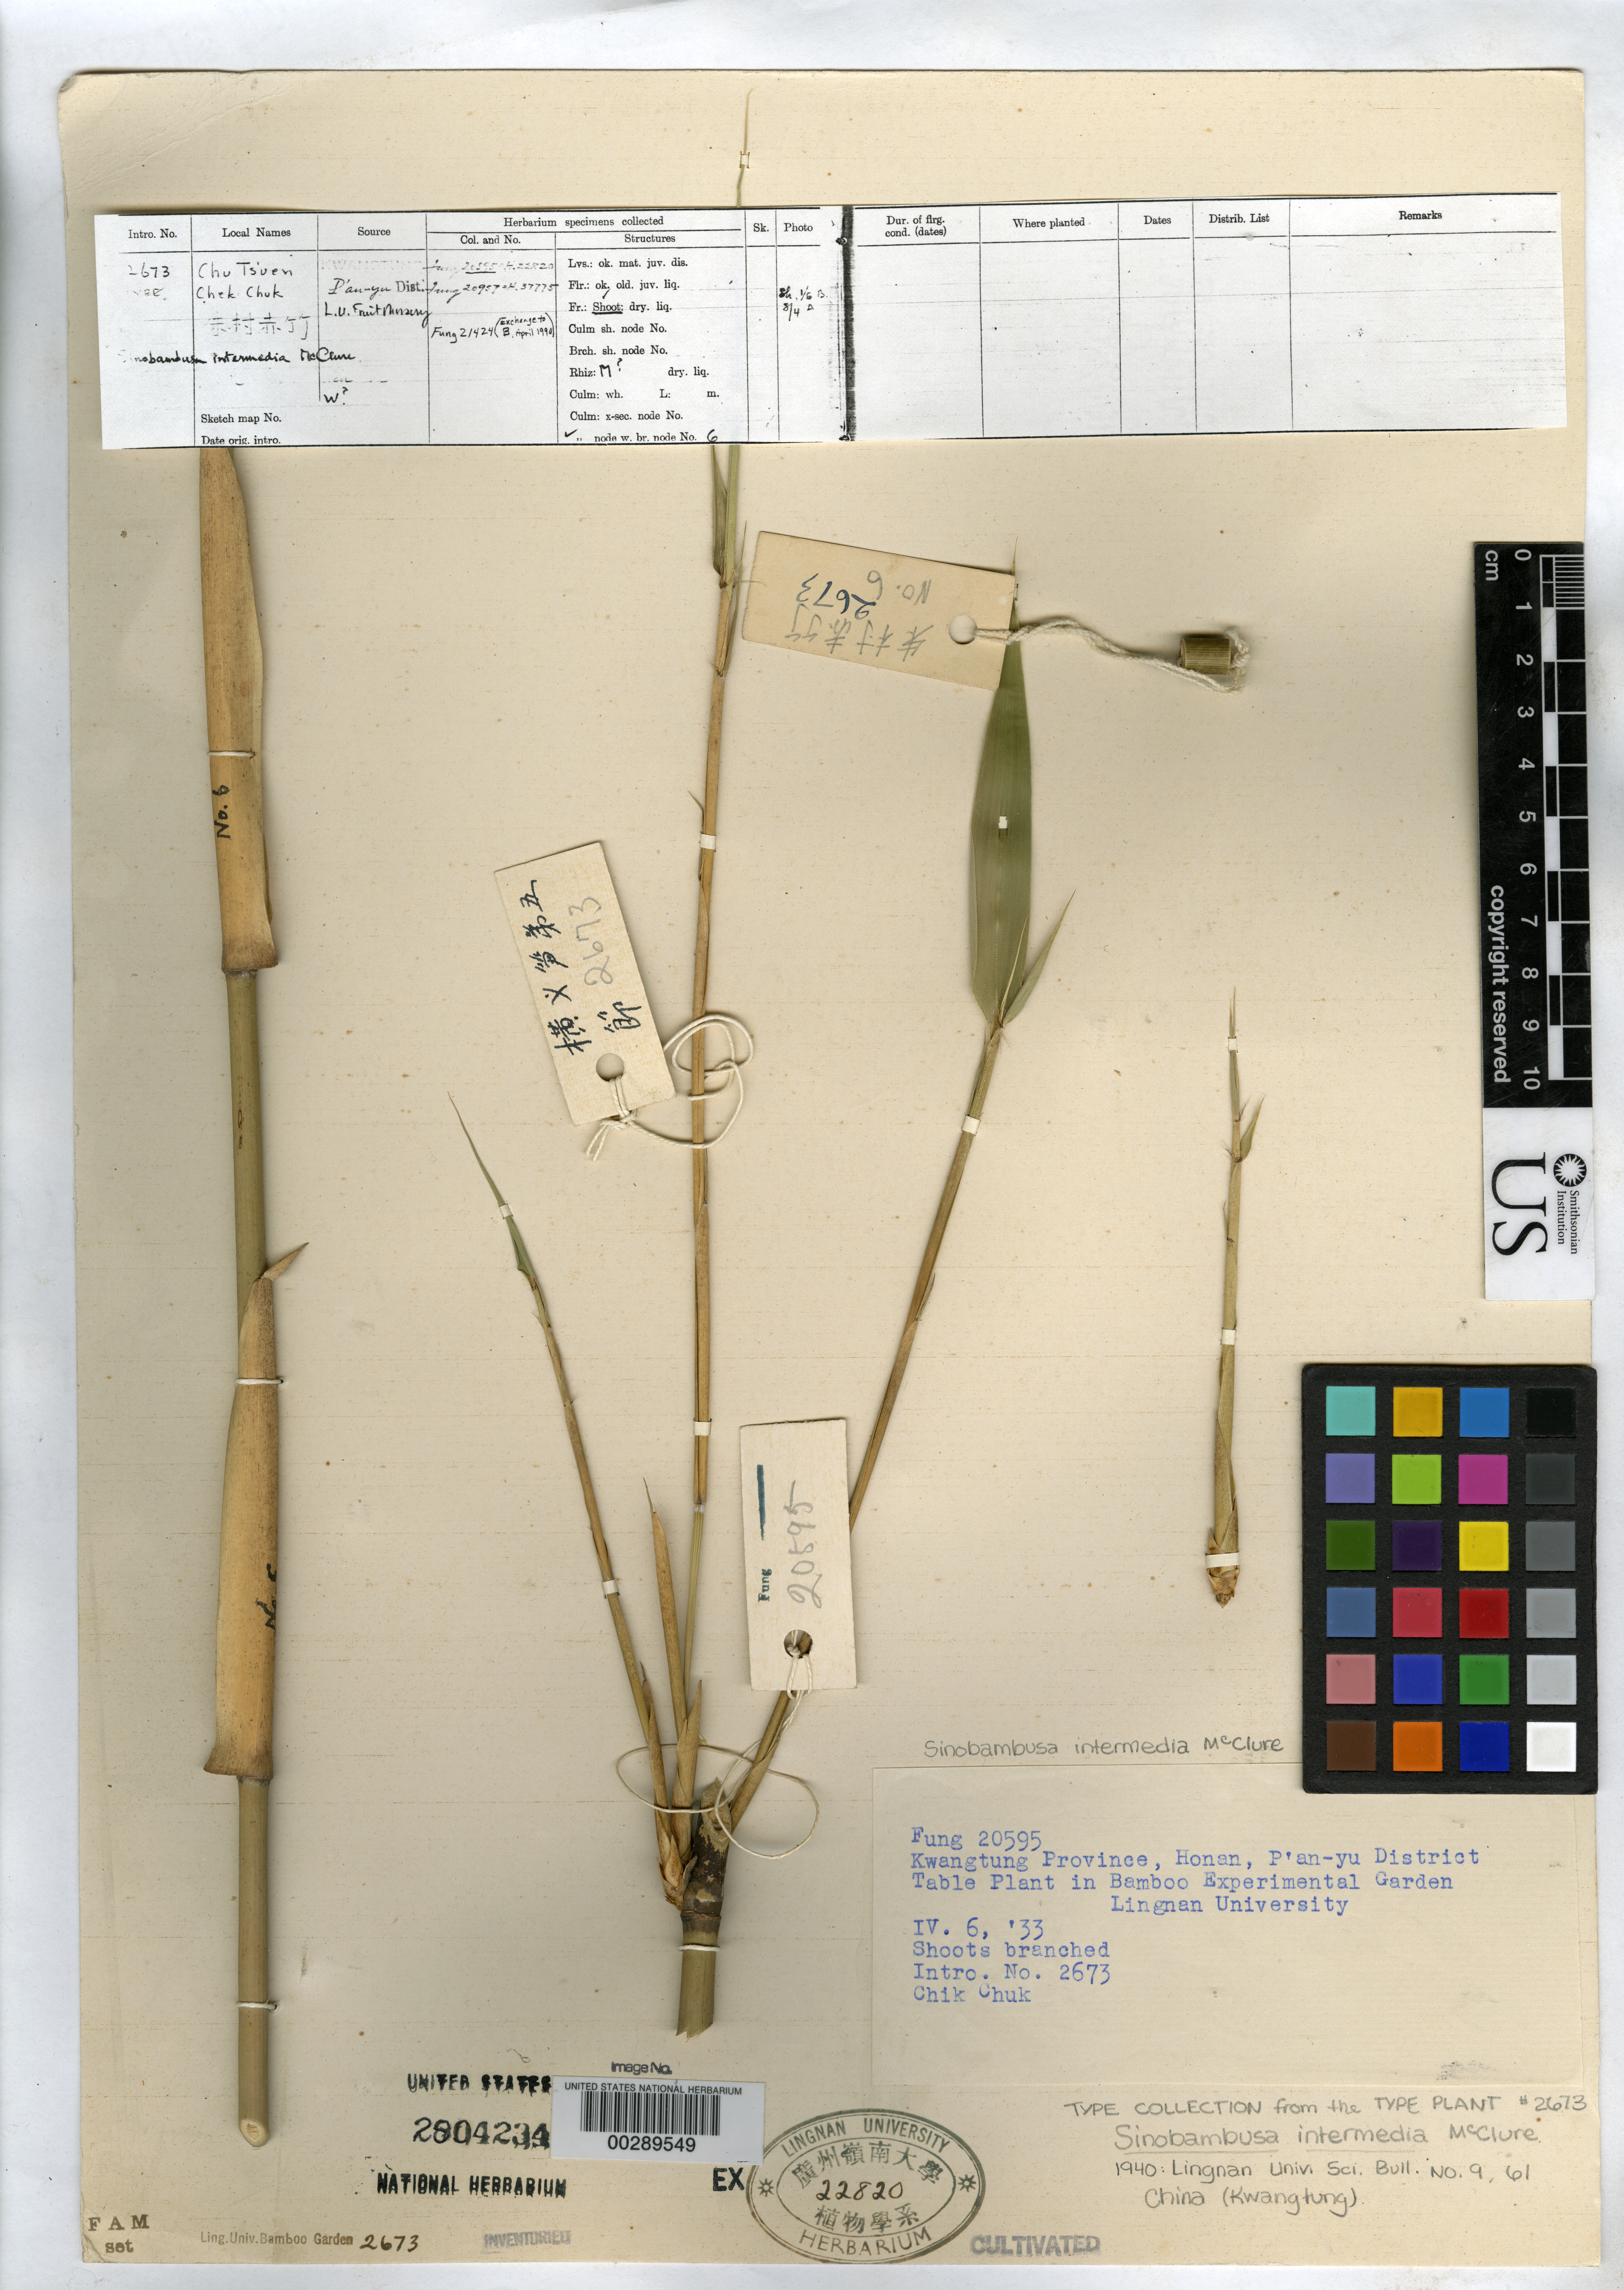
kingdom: Plantae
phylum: Tracheophyta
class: Liliopsida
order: Poales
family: Poaceae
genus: Sinobambusa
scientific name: Sinobambusa intermedia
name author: McClure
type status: Type Collection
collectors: H. L. Fung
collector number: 20595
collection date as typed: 06 Apr 1933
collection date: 1933-04-06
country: China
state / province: Guangdong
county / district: P'an-Yu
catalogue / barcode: US 2804234